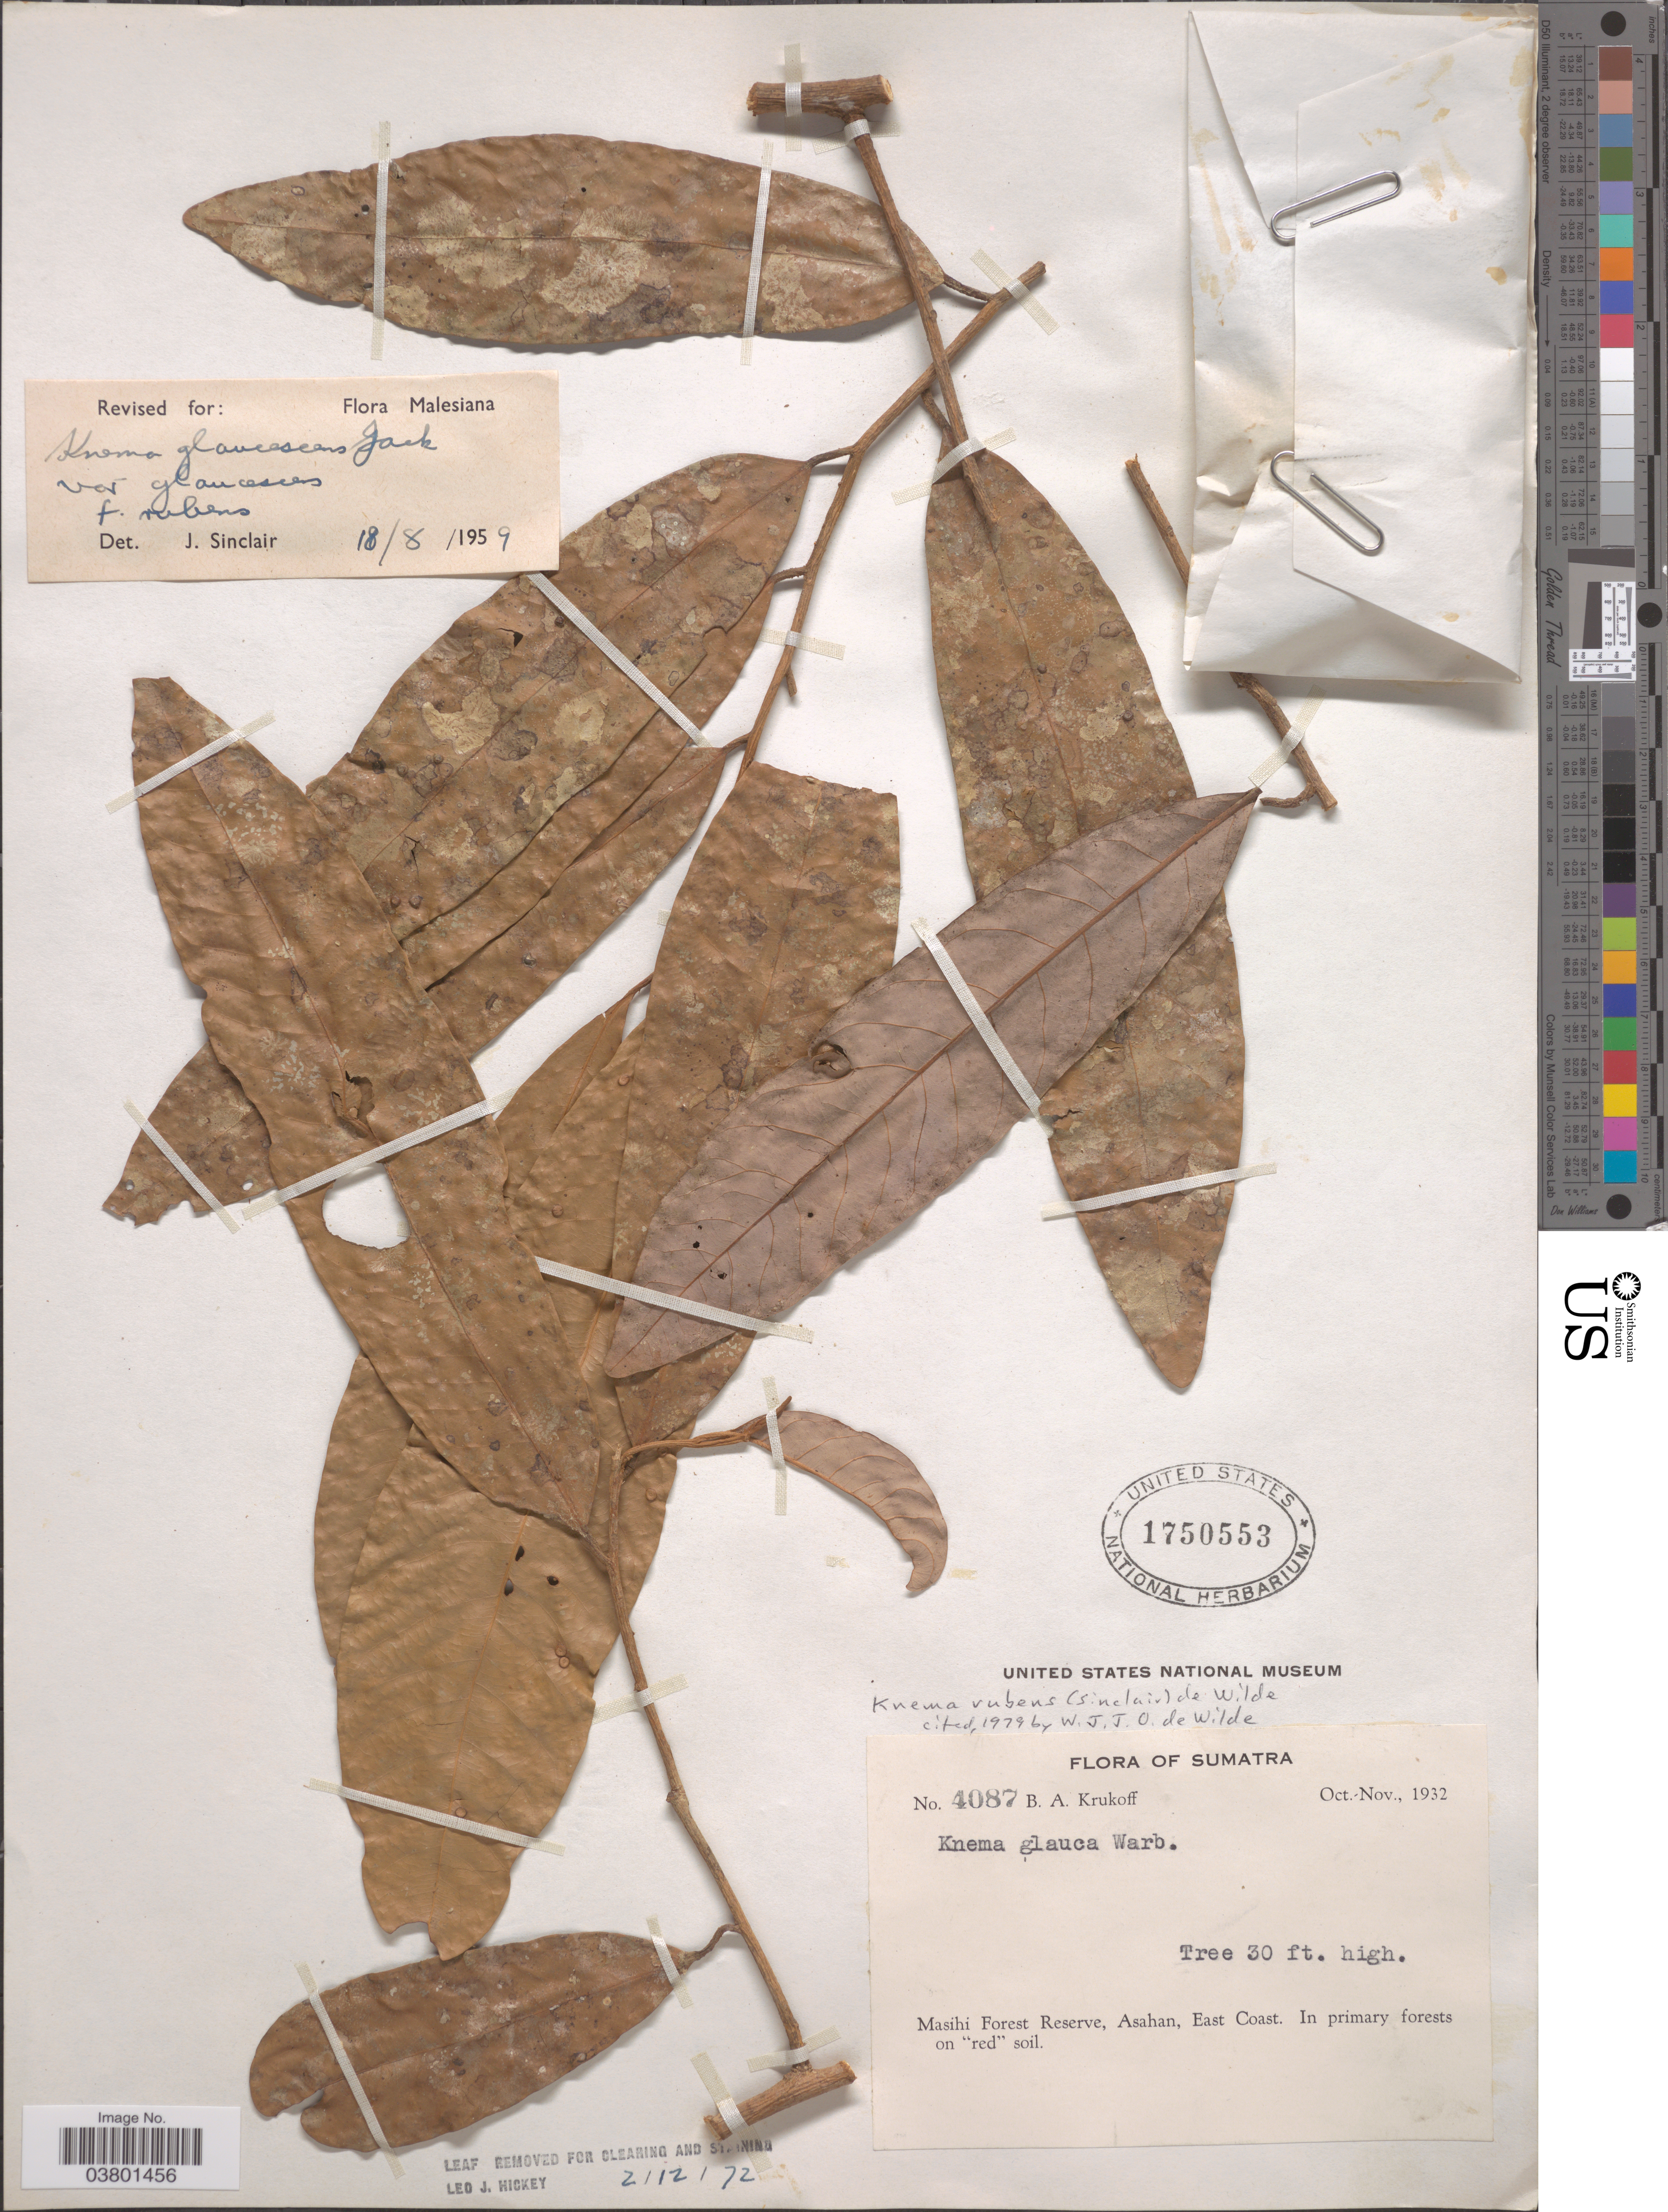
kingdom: Plantae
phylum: Tracheophyta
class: Magnoliopsida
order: Magnoliales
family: Myristicaceae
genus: Knema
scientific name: Knema rubens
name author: (J. Sinclair) W.J. de Wilde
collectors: B. A. Krukoff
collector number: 4087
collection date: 1932-10/1932-11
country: Indonesia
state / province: Sumatra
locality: Masihi Forest Reserve, Asahan, East Coast.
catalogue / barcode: US 1750553